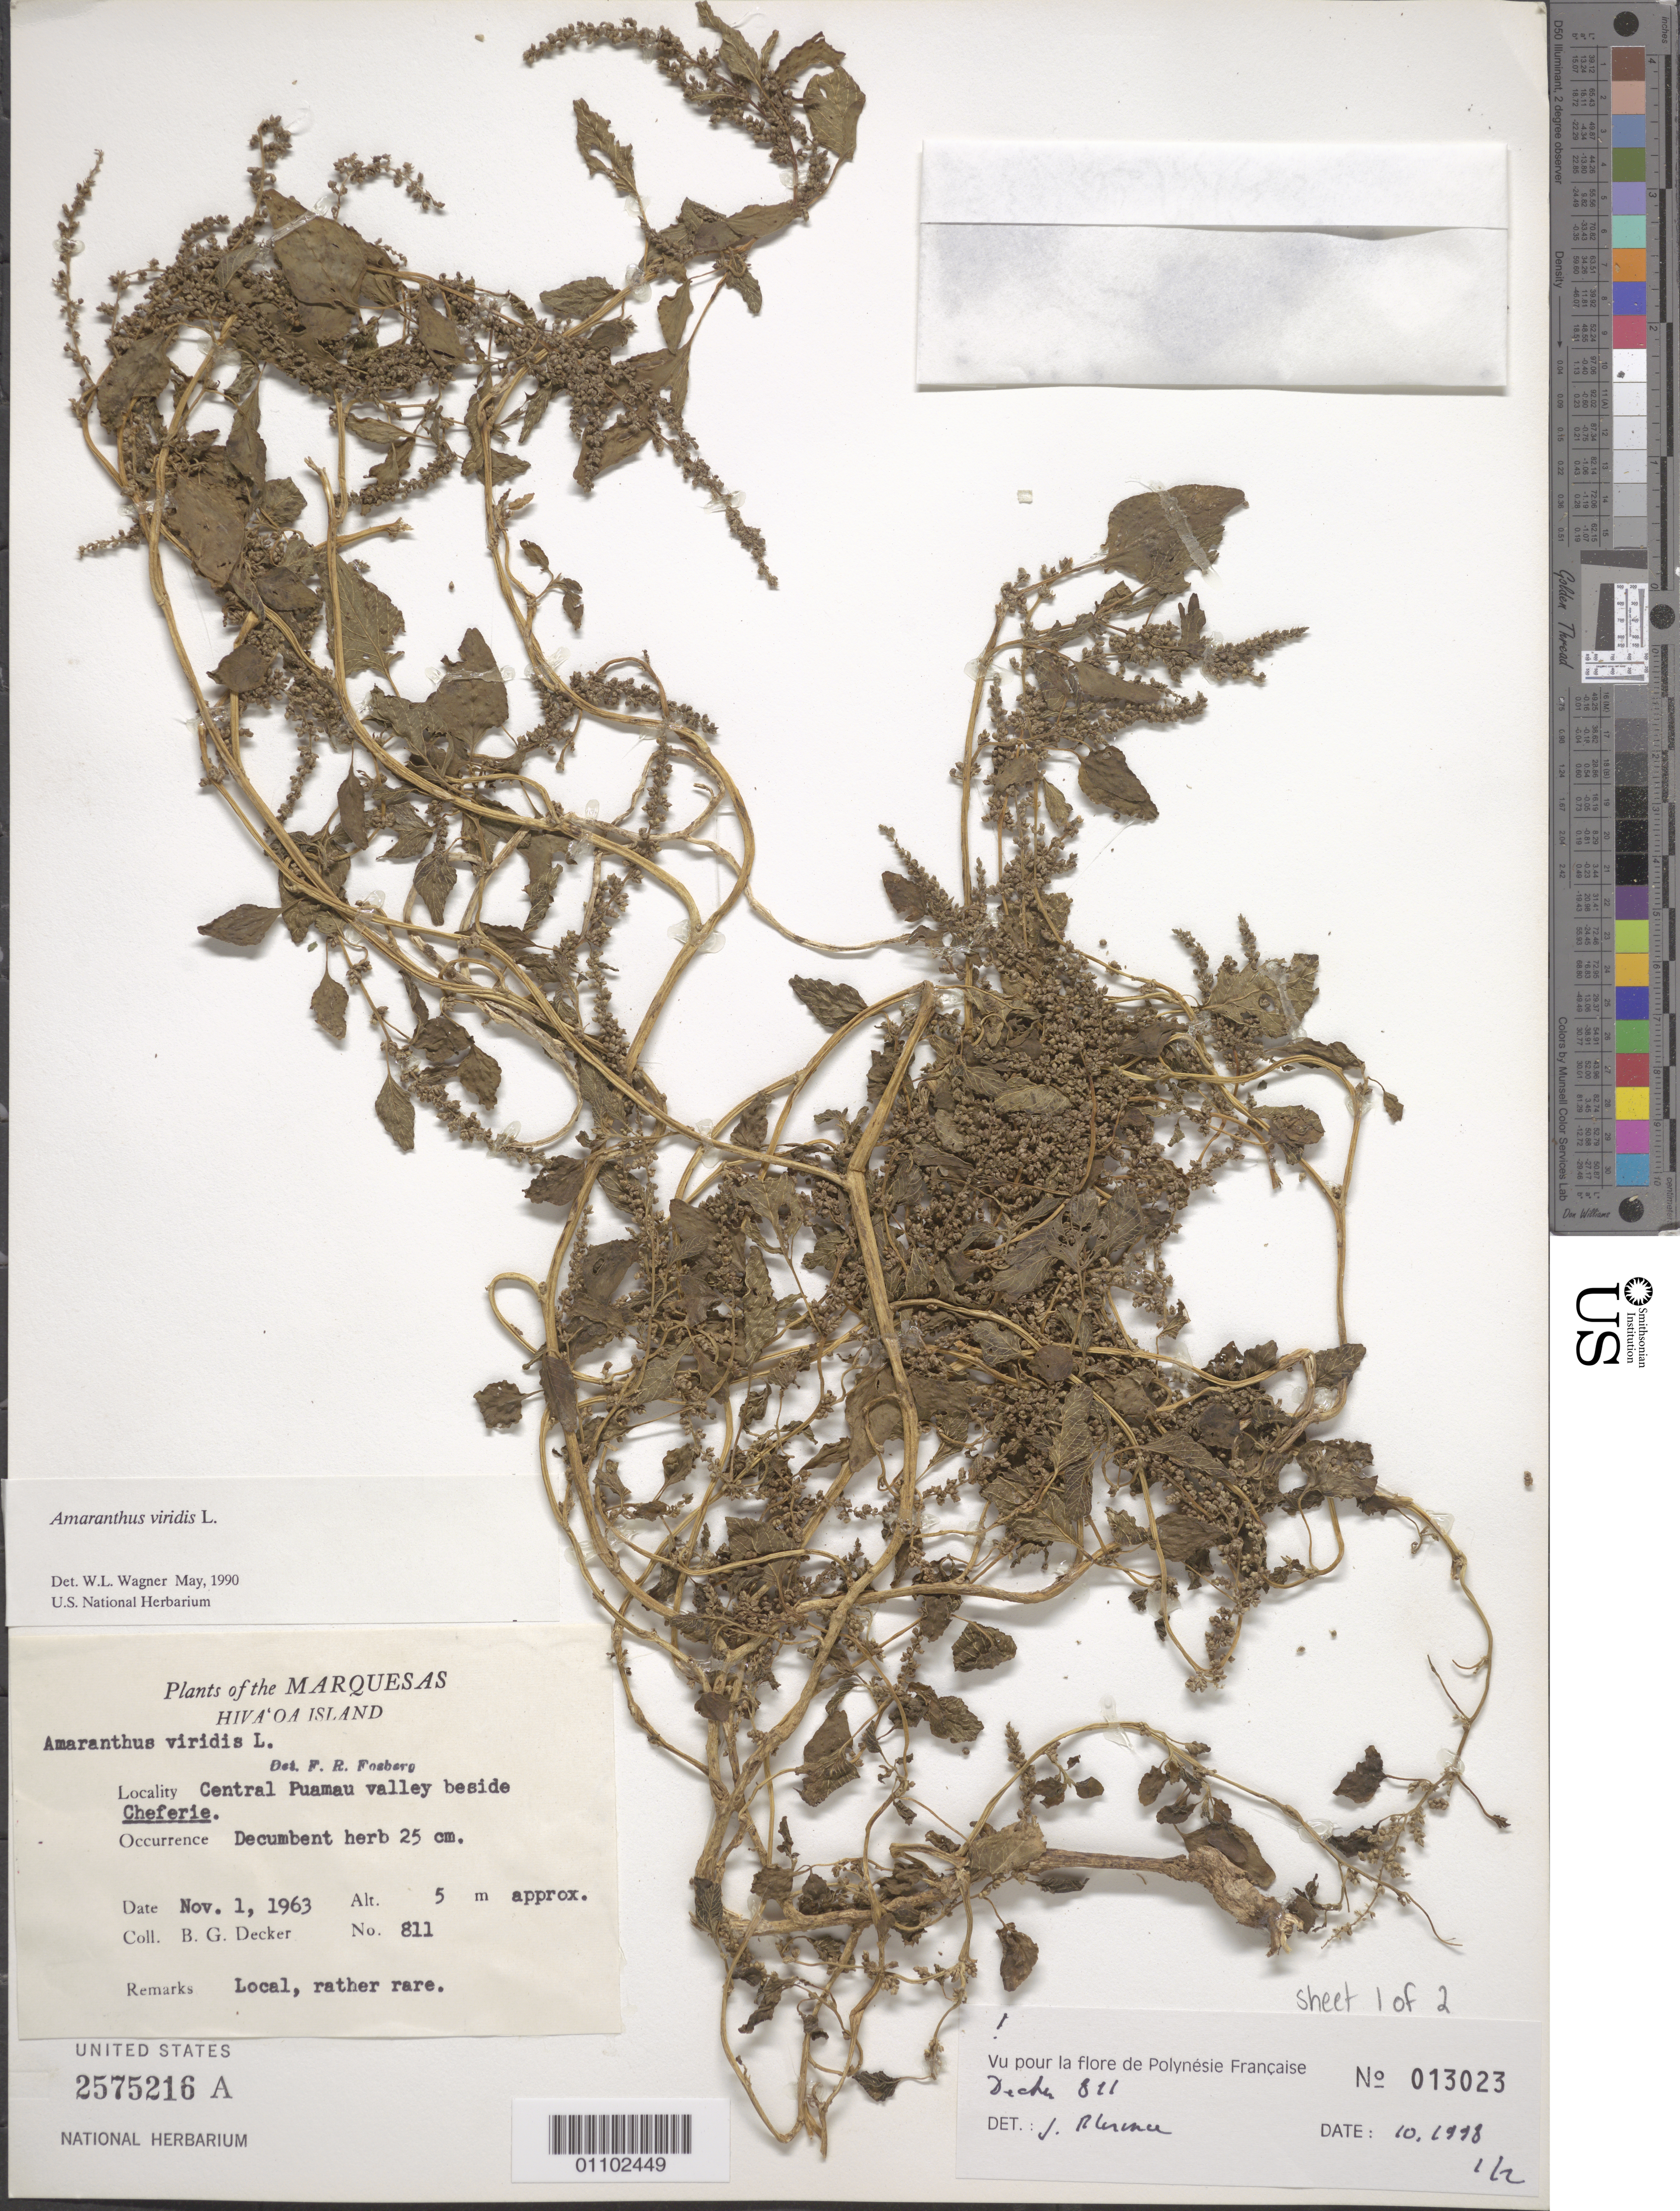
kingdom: Plantae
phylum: Tracheophyta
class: Magnoliopsida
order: Caryophyllales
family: Amaranthaceae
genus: Amaranthus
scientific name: Amaranthus viridis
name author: L.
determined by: Wagner, W. L., (BOT), Smithsonian Institution - National Museum of Natural History (UNITED STATES)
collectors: B. G. Decker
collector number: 811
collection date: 1963-11-01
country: French Polynesia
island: Hiva Oa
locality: central Puamau Valley beside Cheferie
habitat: Local, rather rare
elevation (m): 5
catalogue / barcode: US 2575216A